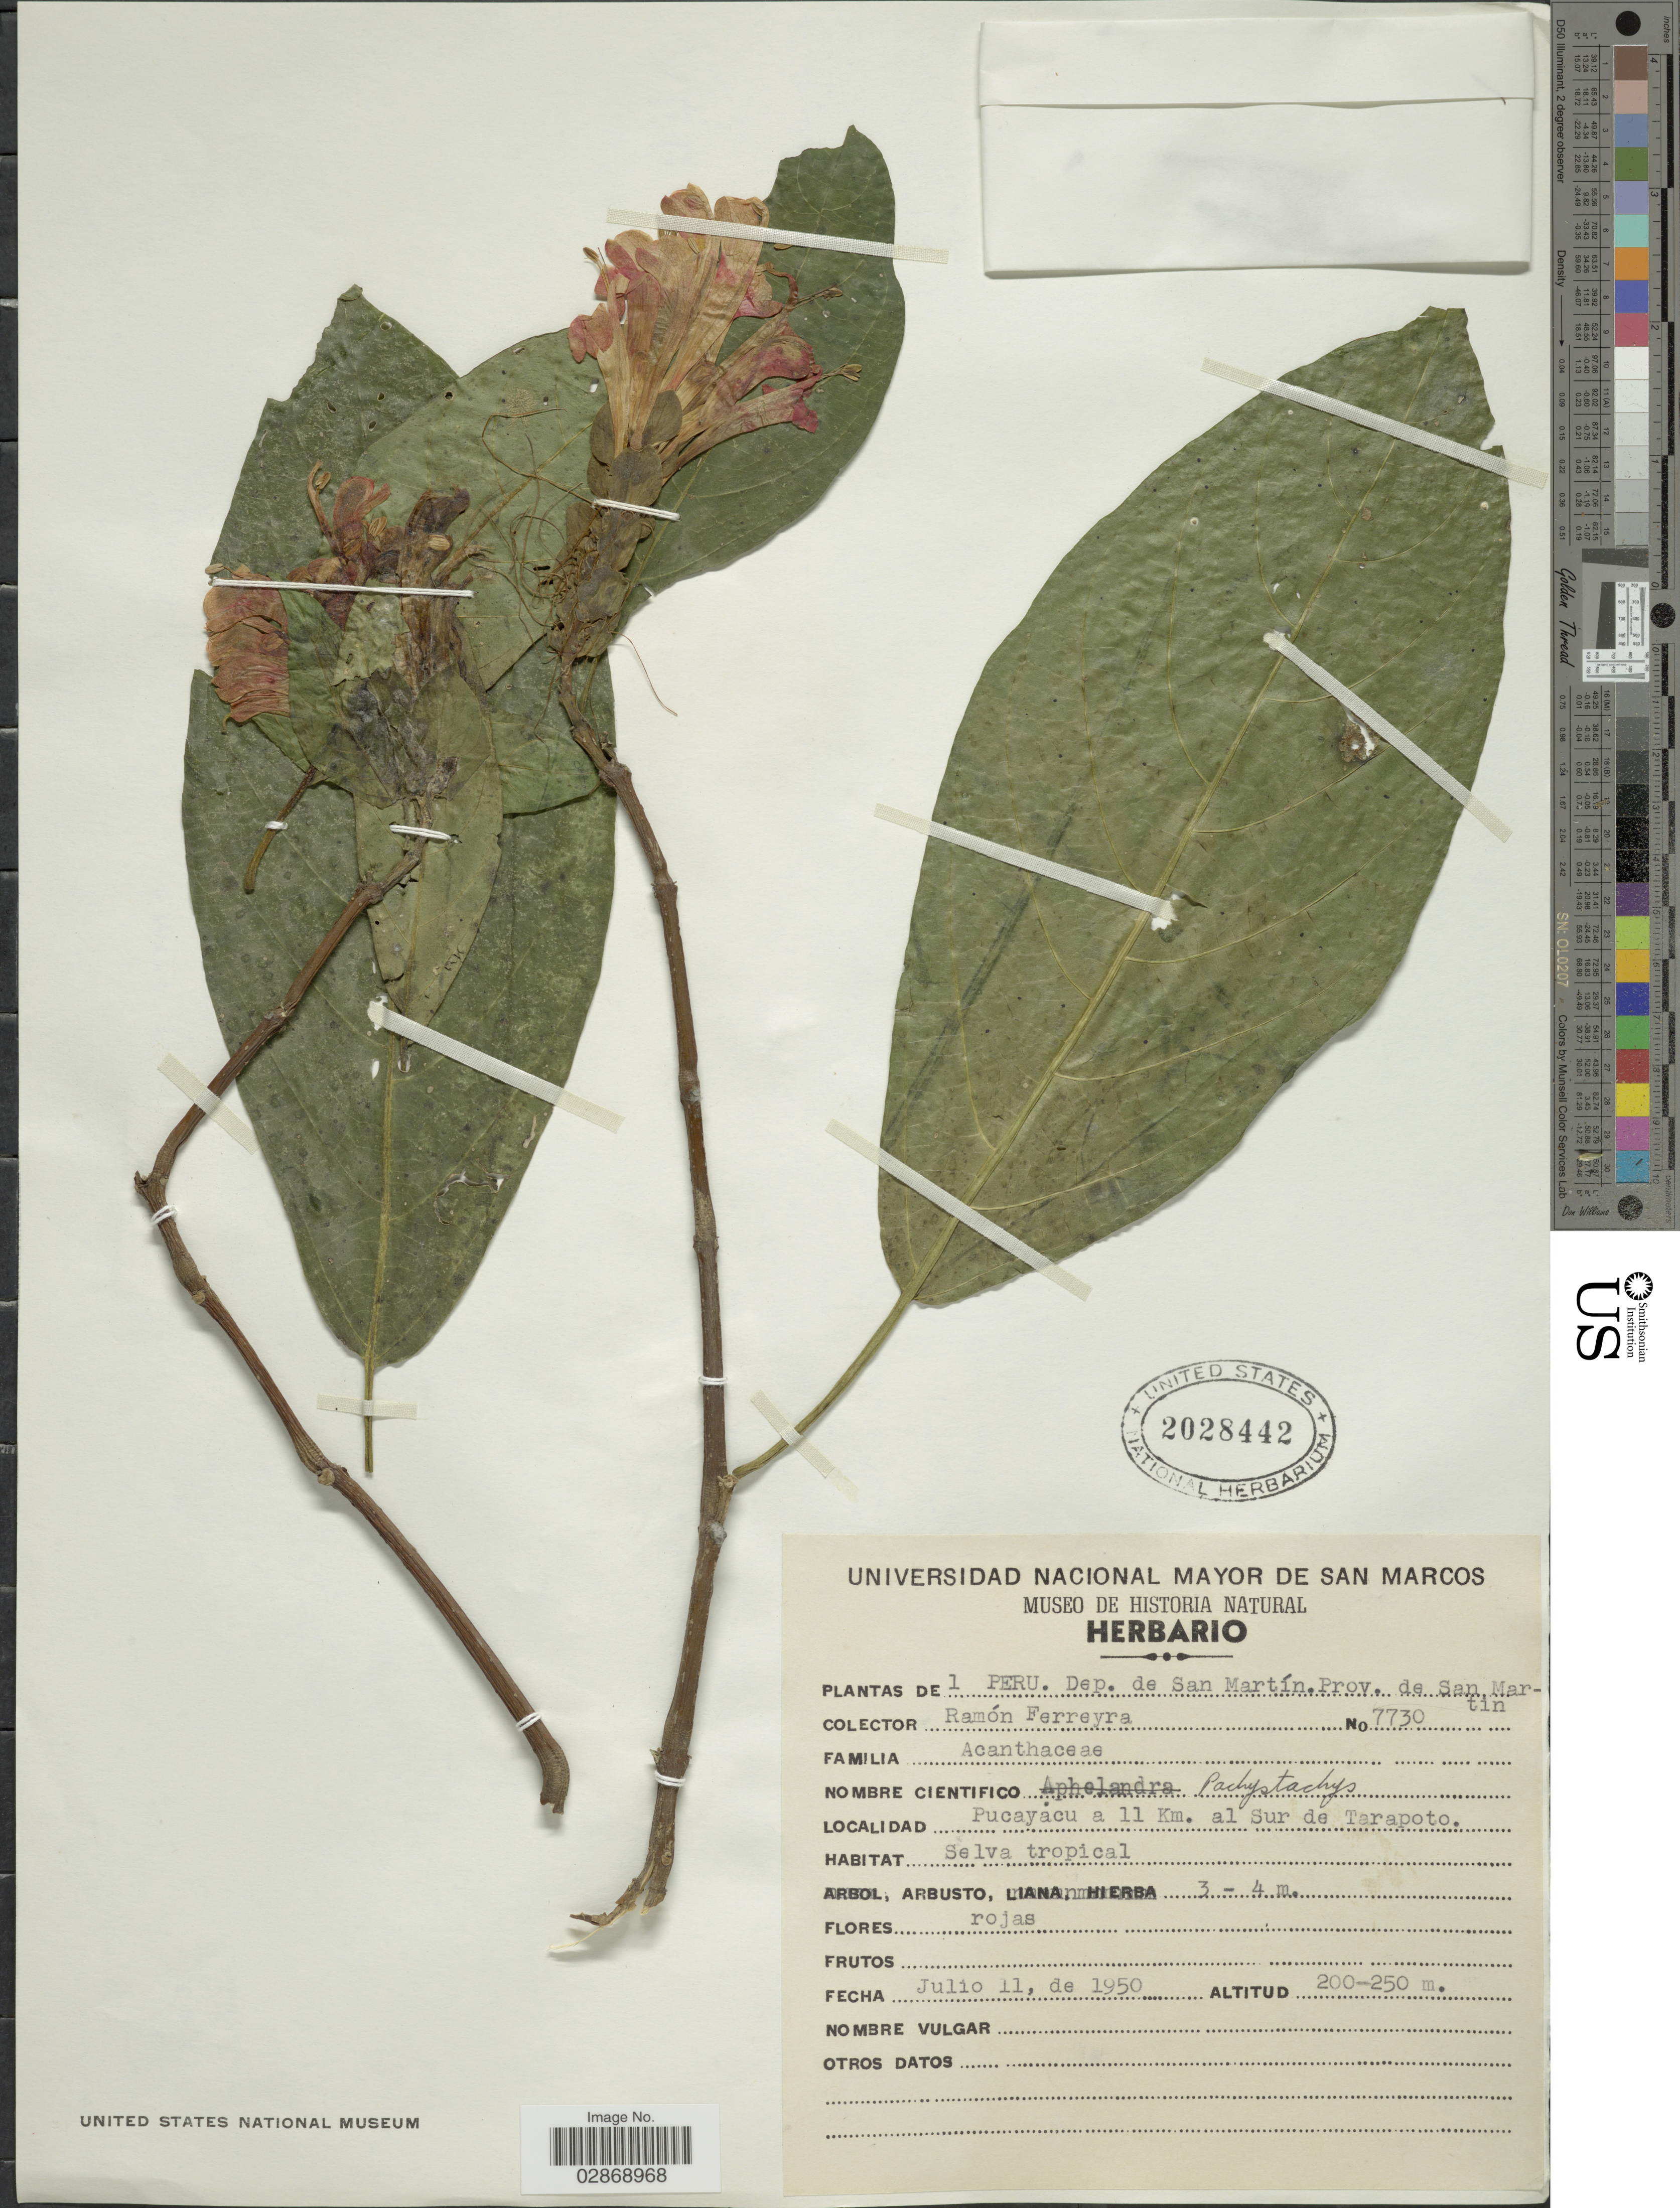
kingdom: Plantae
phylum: Tracheophyta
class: Magnoliopsida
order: Lamiales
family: Acanthaceae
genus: Pachystachys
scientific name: Pachystachys puberula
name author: Wassh.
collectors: R. A. Ferreyra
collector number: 7730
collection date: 1950-07-11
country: Peru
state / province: San Martín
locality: Depto. de San Martín, Prov. de San Martin. Pucayacu a 11 Km. al Sur de Tarapoto.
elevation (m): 200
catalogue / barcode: US 2028442